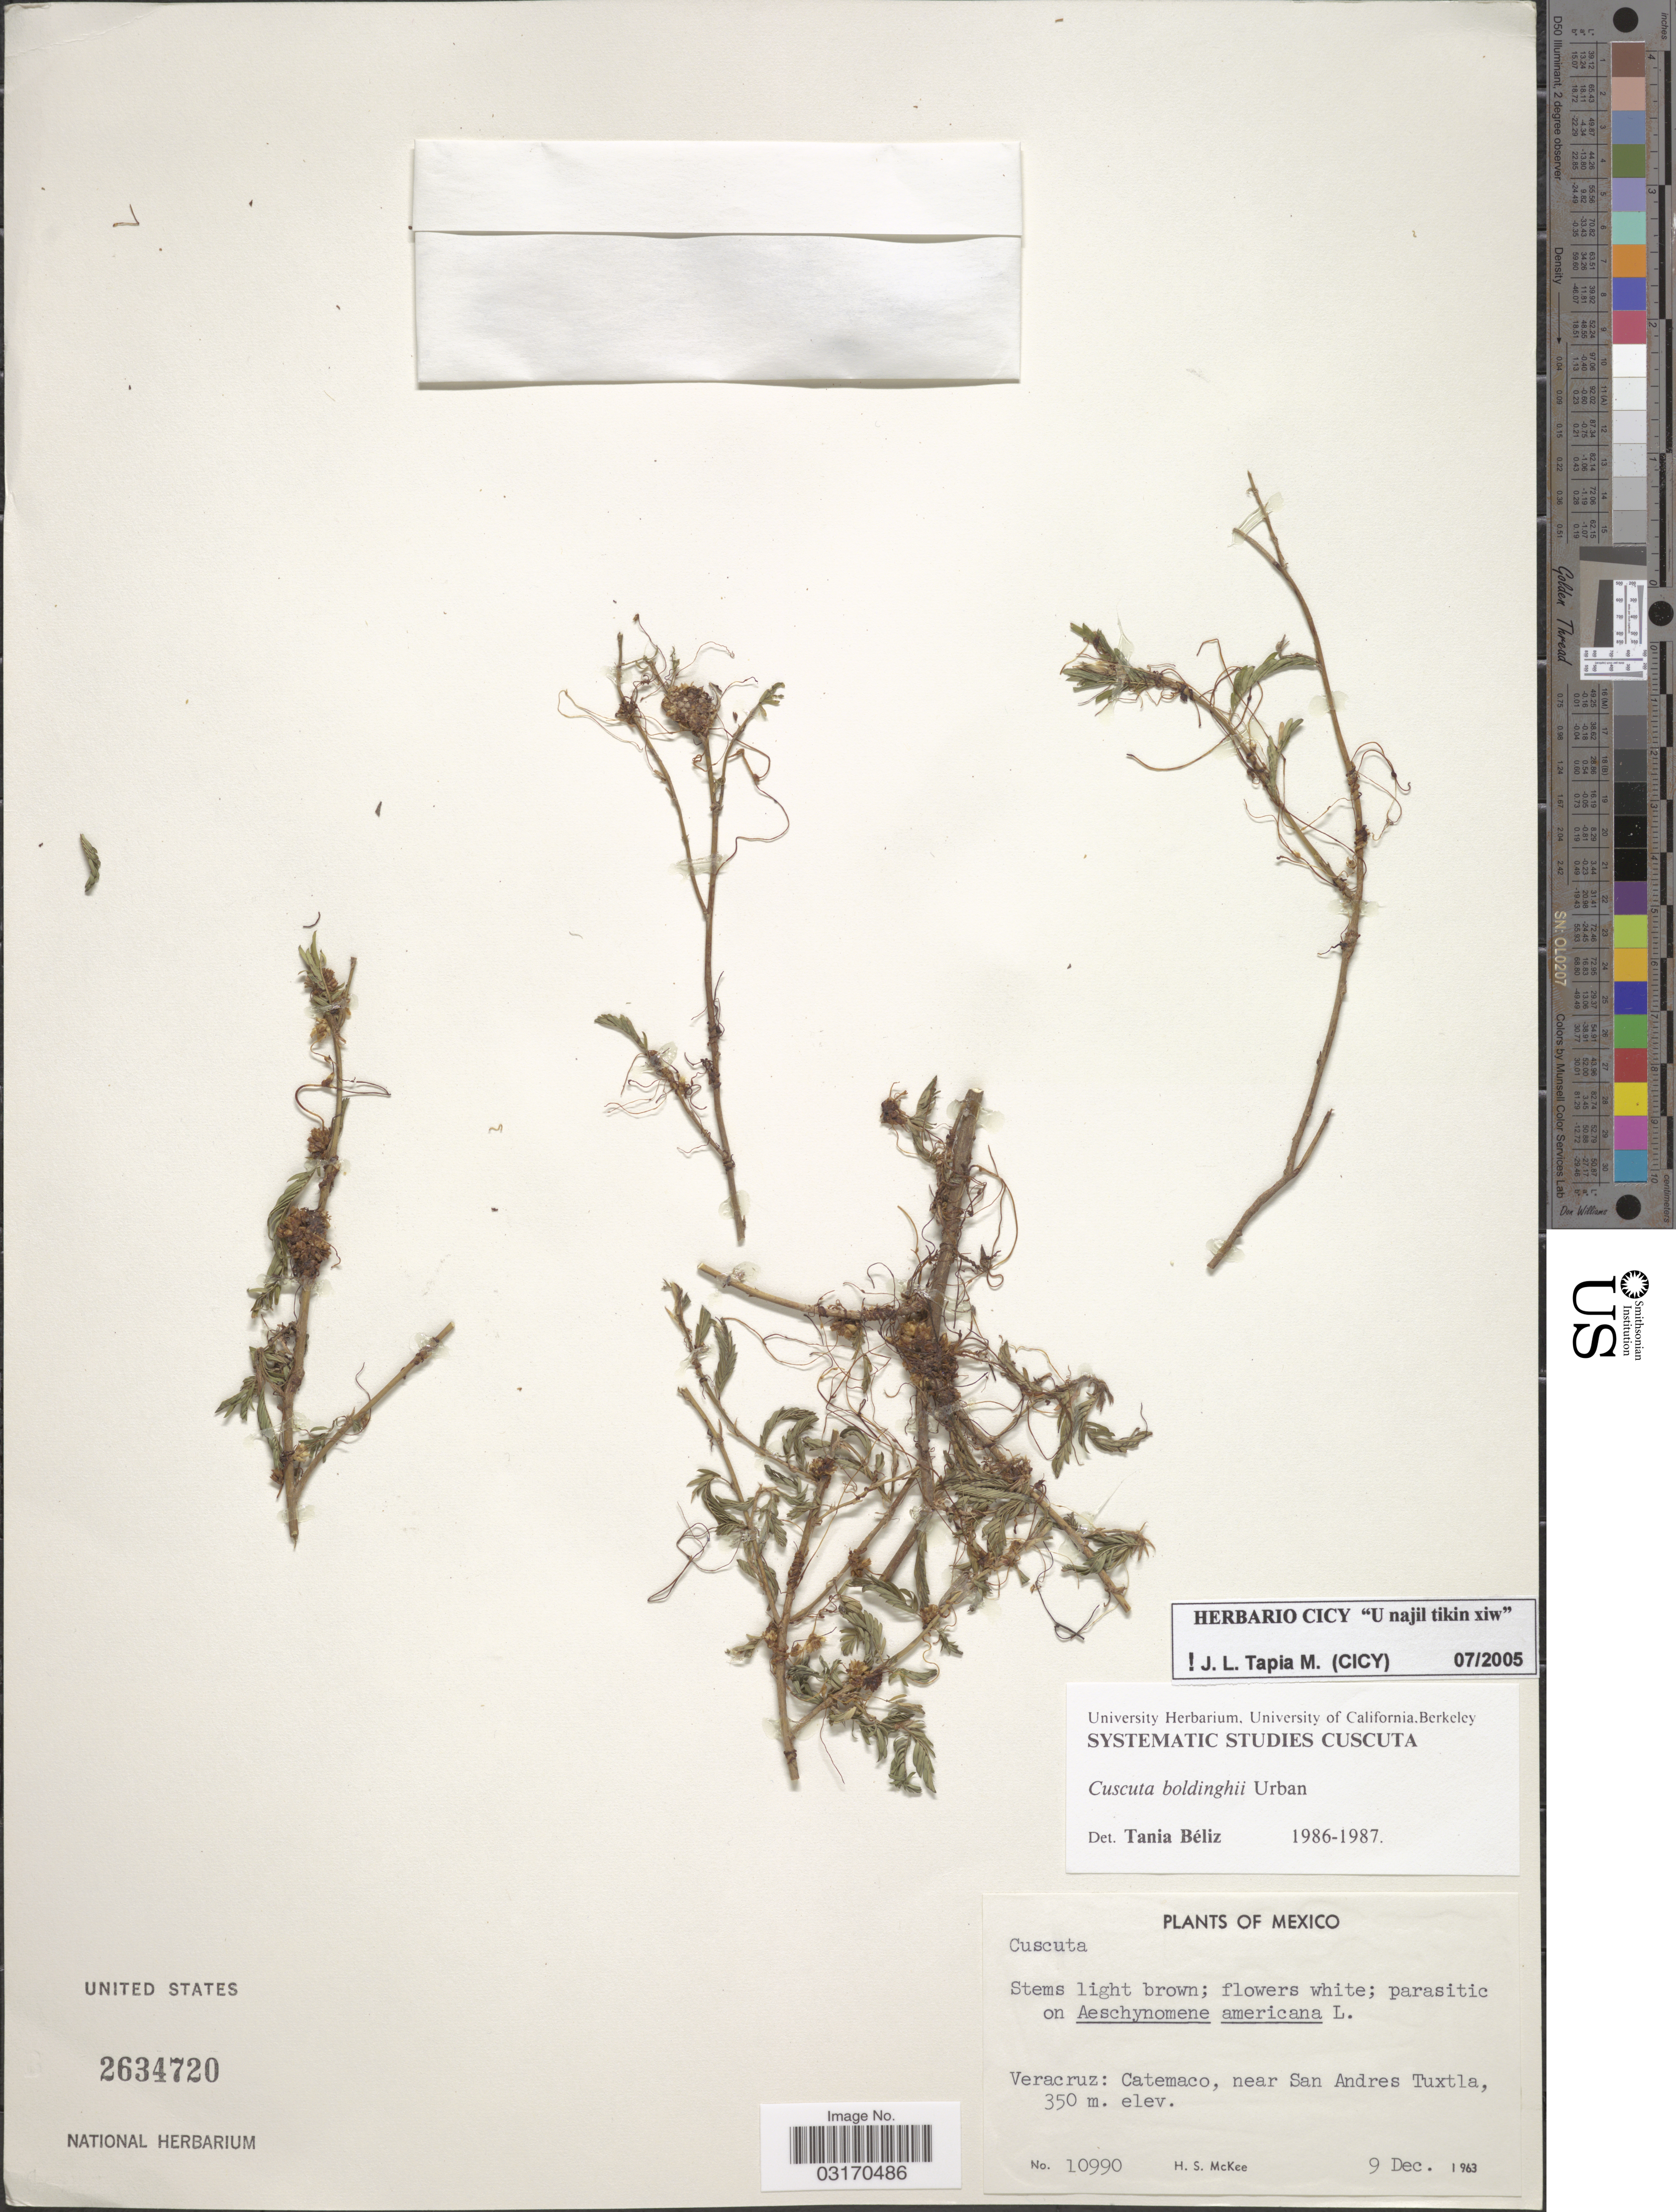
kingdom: Plantae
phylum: Tracheophyta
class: Magnoliopsida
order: Solanales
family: Convolvulaceae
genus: Cuscuta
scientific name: Cuscuta boldinghii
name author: Urb.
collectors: H. S. McKee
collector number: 10990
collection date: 1963-12-09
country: Mexico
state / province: Veracruz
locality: Veracruz: Catemaco, near San Andres Tuxtla.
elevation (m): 350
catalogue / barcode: US 2634720